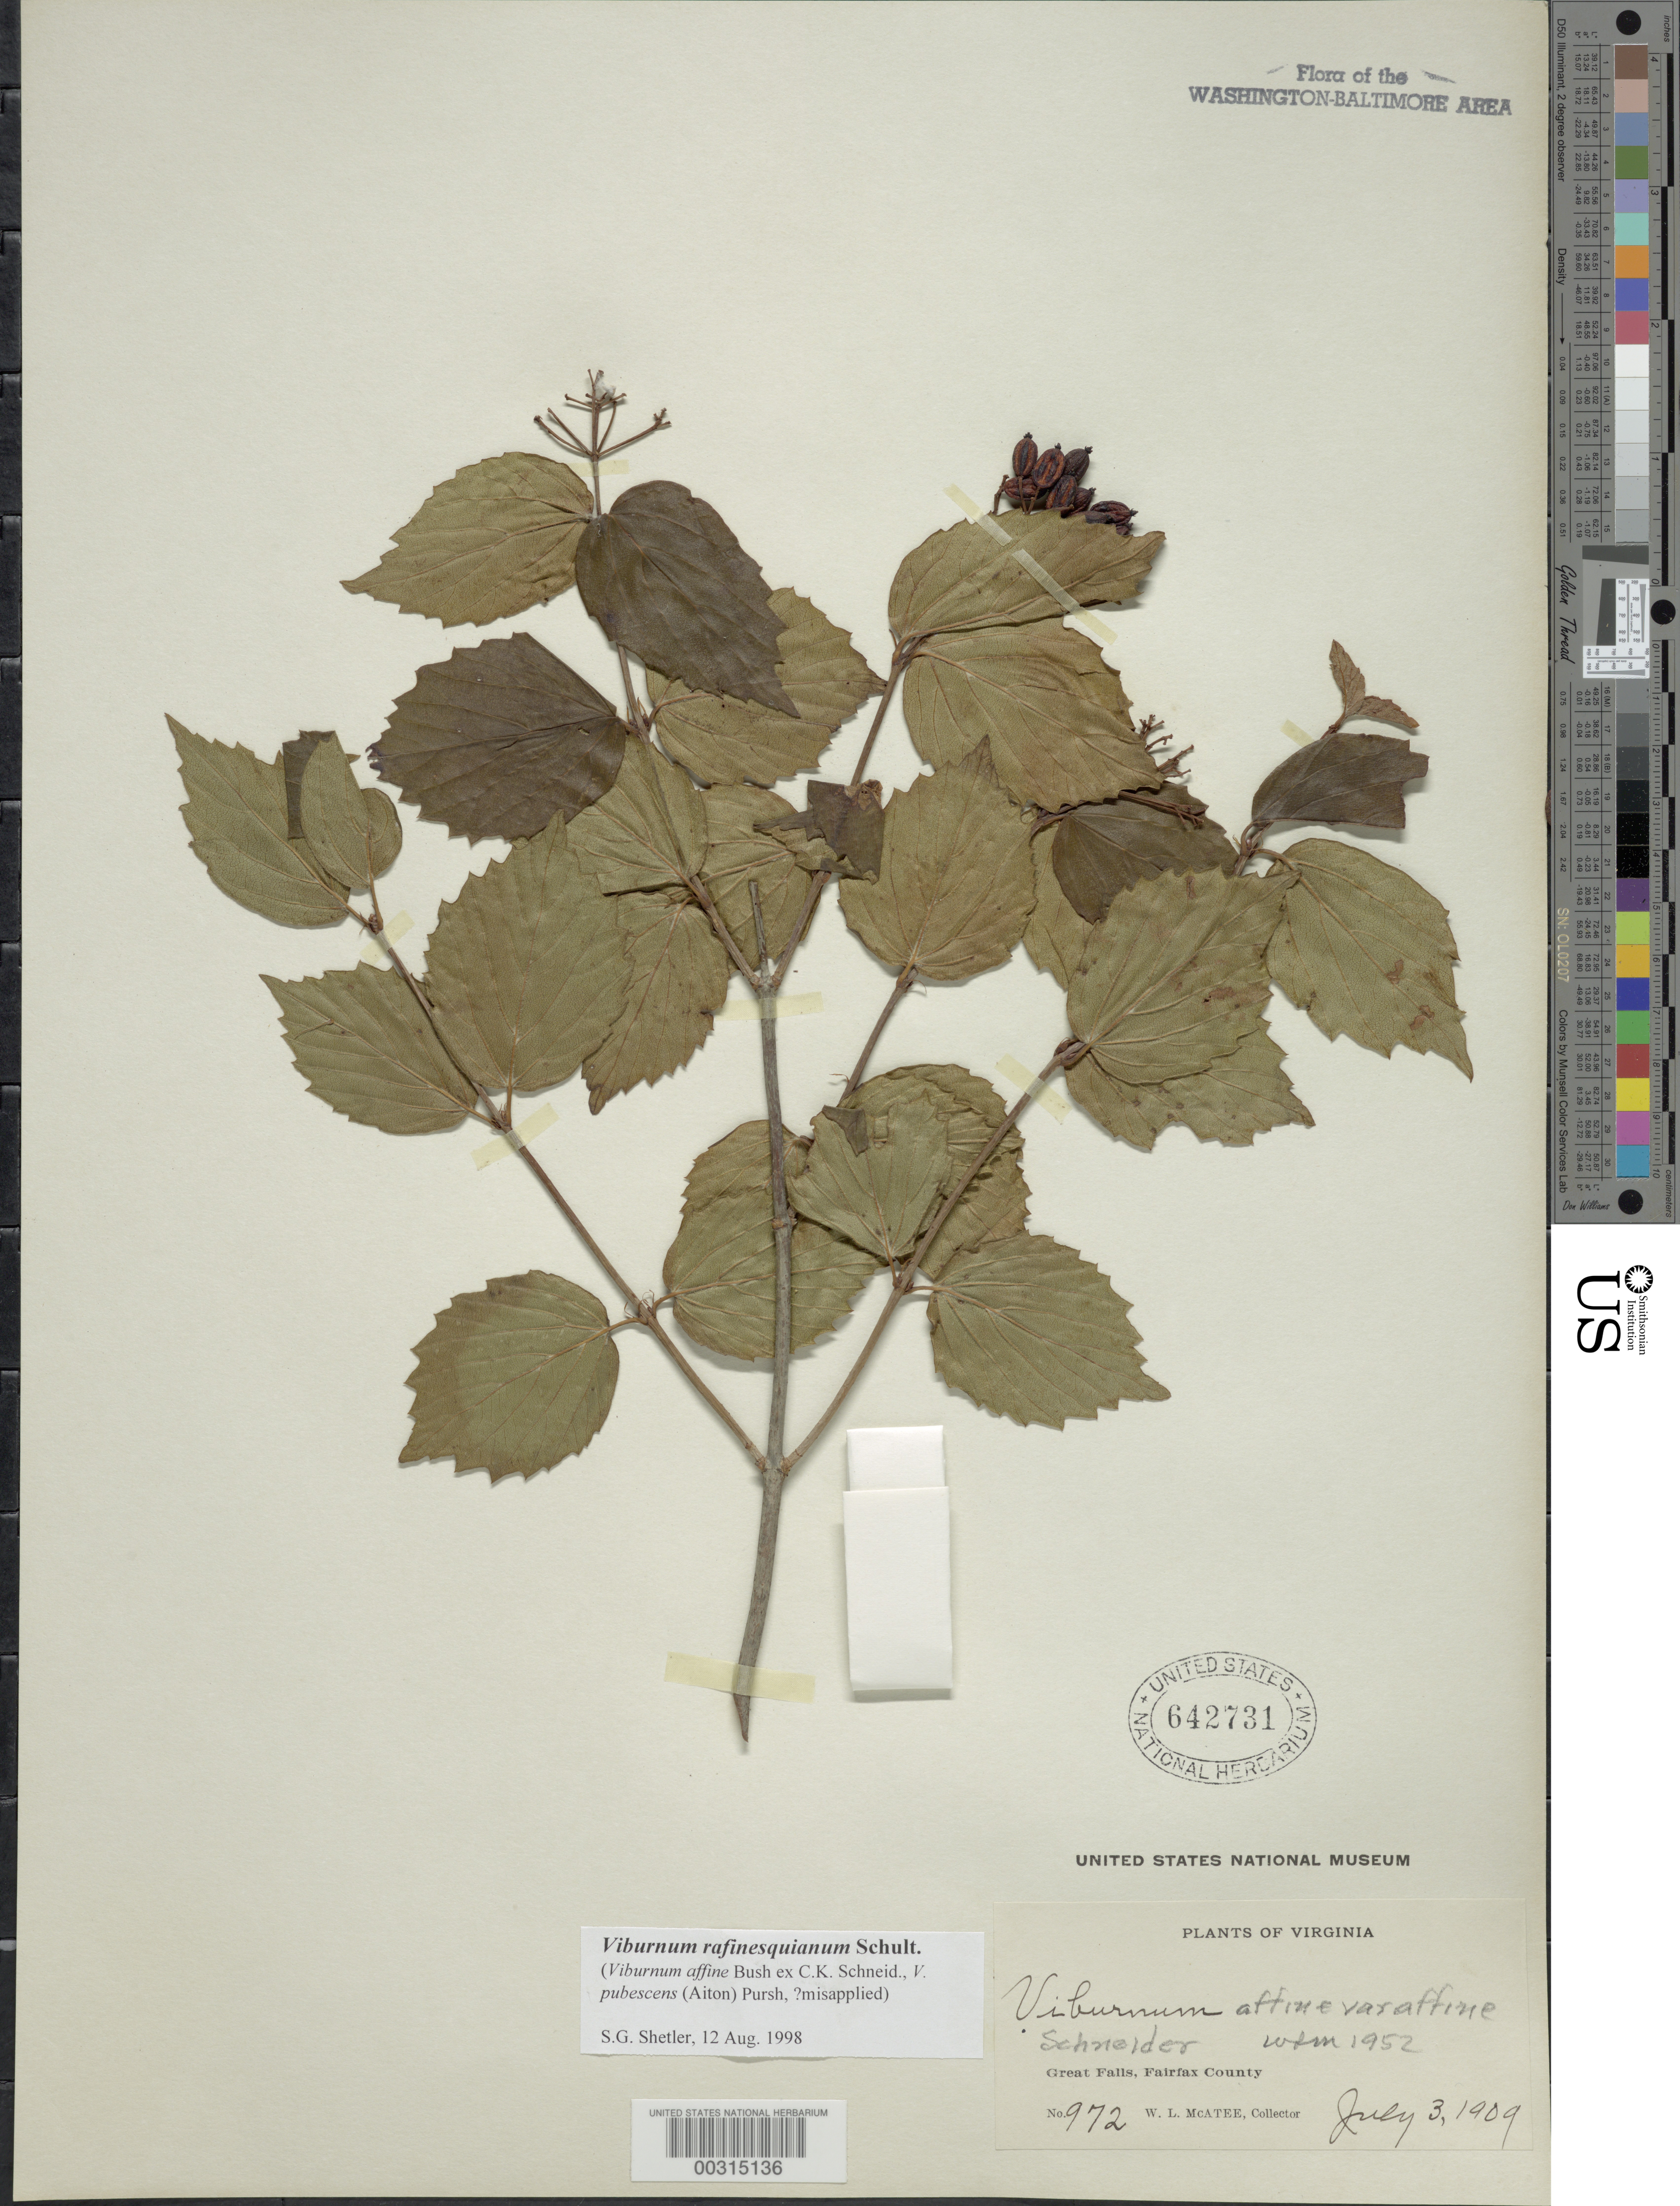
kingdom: Plantae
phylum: Tracheophyta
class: Magnoliopsida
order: Dipsacales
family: Viburnaceae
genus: Viburnum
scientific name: Viburnum rafinesqueanum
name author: Schult.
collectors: W. McAtee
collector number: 972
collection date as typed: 03 Jul 1909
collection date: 1909-07-03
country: United States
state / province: Virginia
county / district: Fairfax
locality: Great Falls C. & O. Canal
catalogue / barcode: US 642731